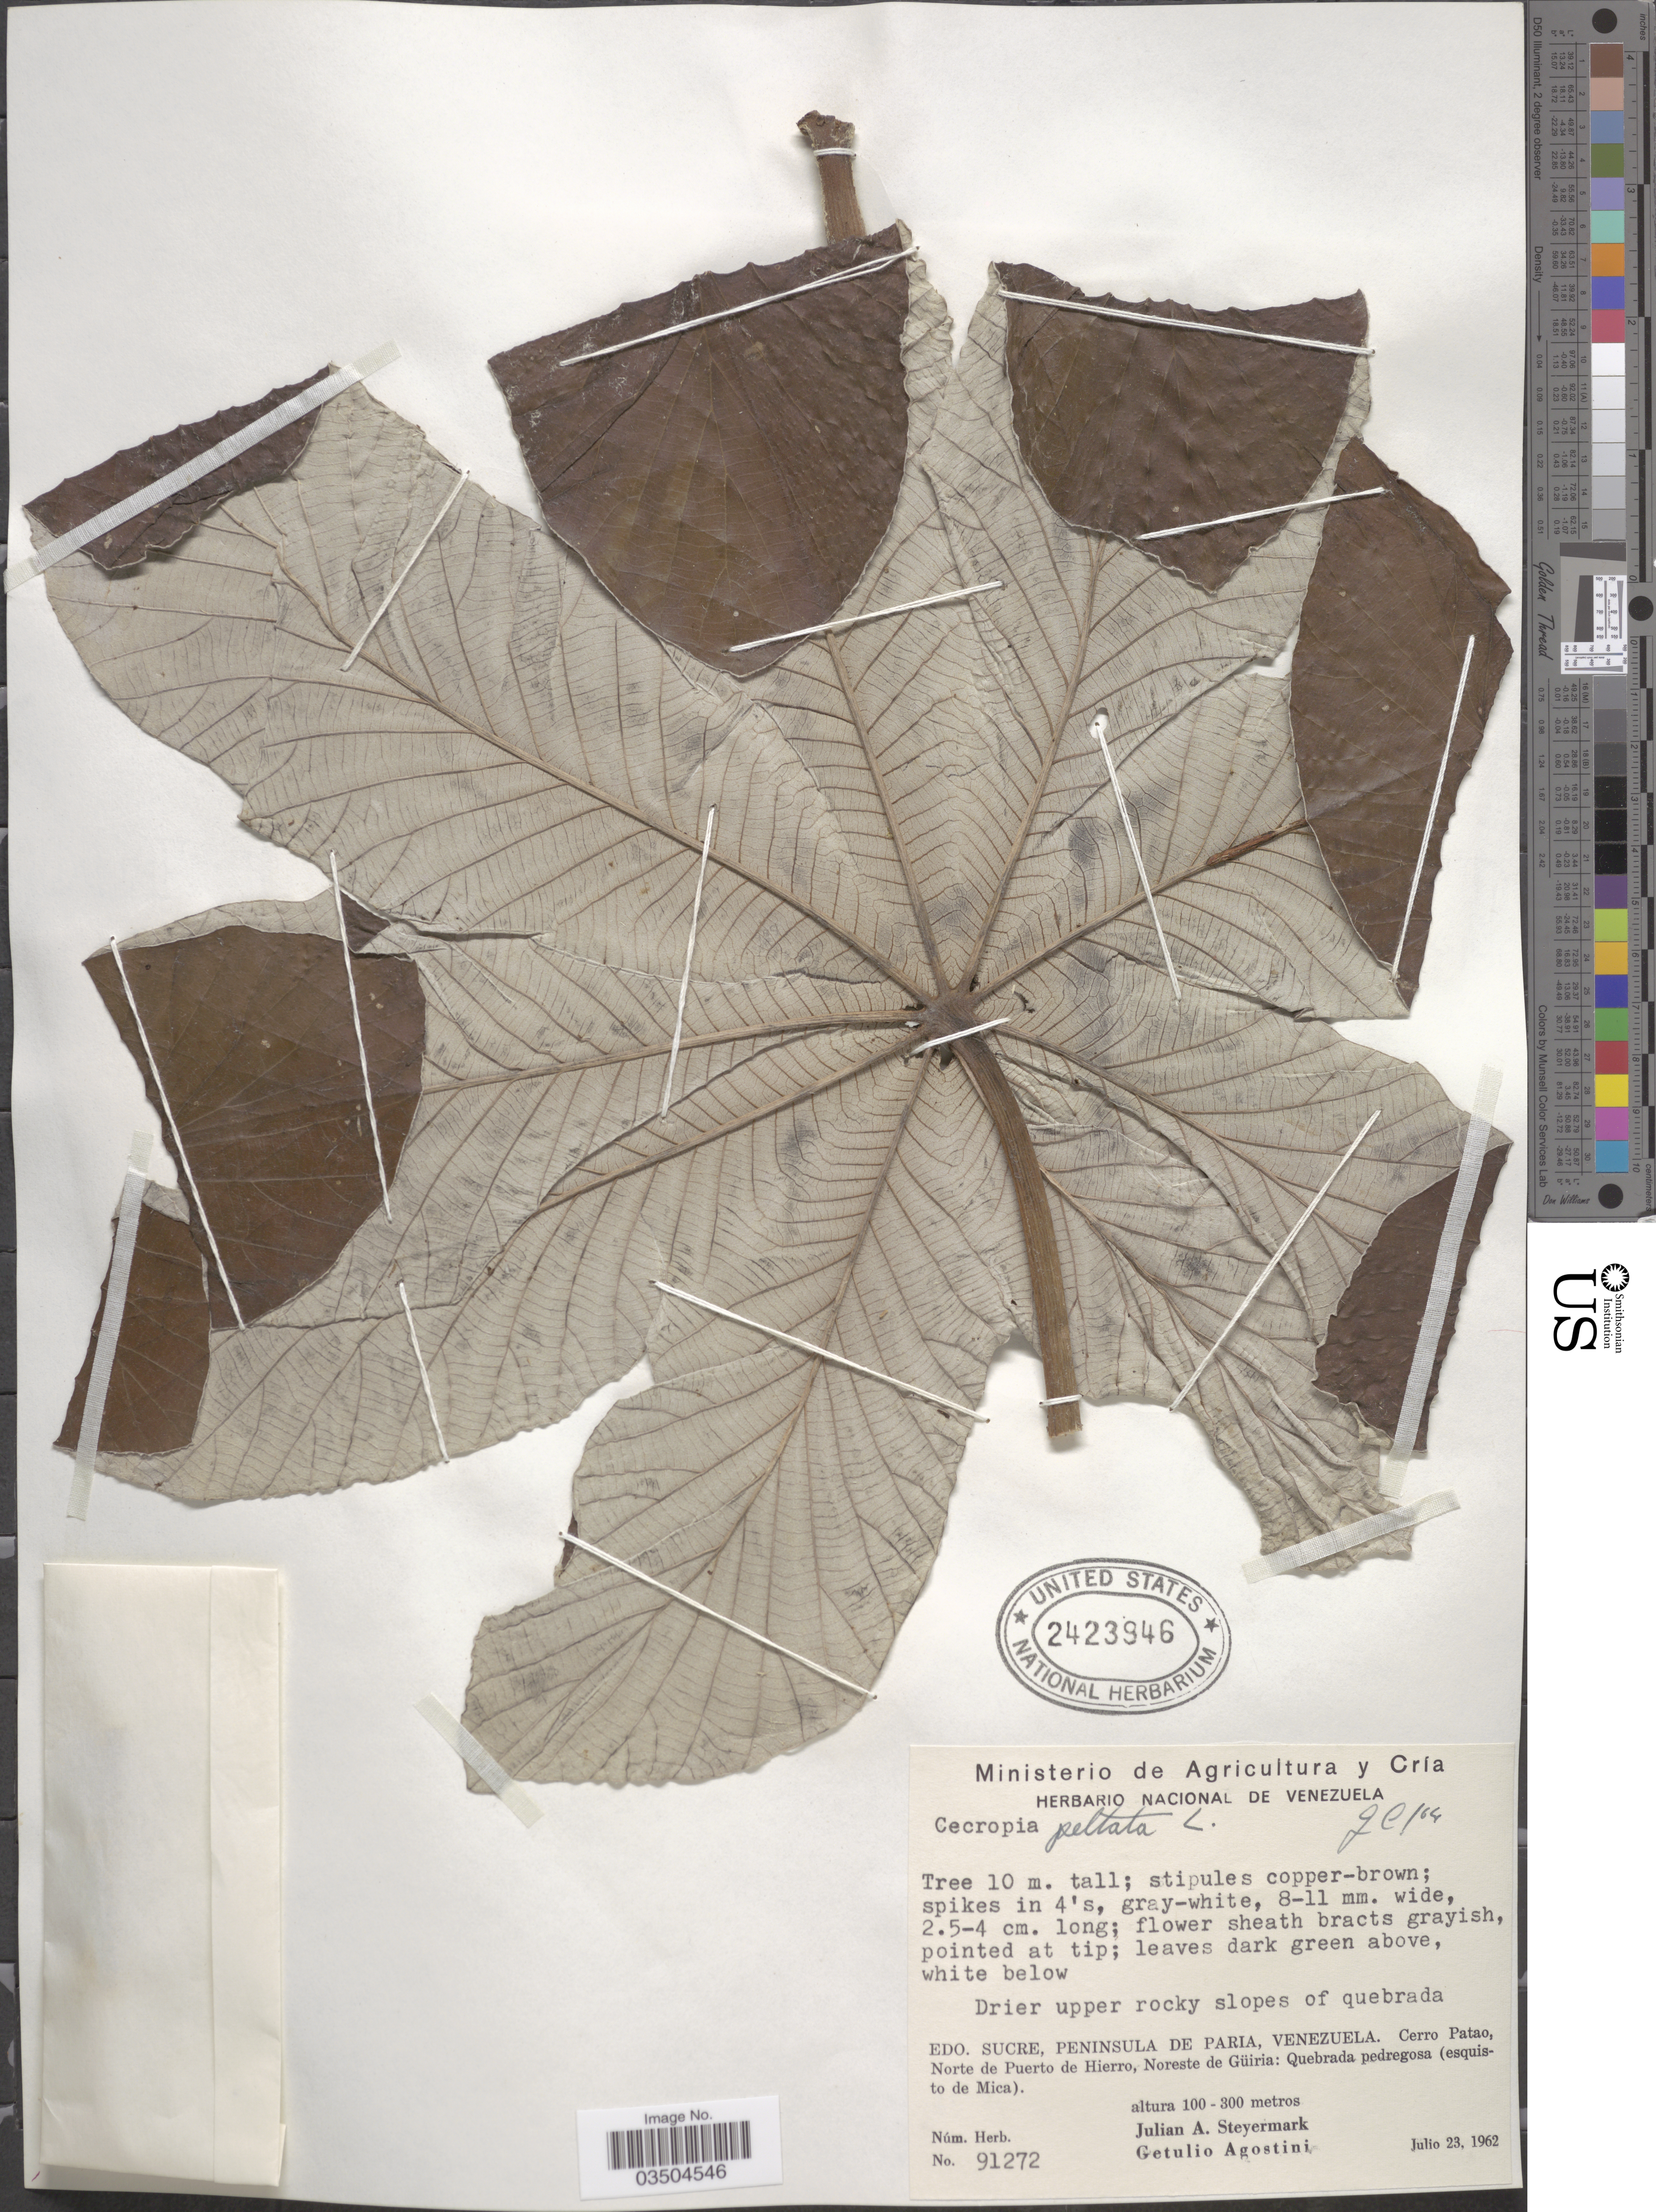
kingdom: Plantae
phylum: Tracheophyta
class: Magnoliopsida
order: Rosales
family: Urticaceae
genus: Cecropia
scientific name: Cecropia peltata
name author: L.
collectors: J. Steyermark & G. Agostini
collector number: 91272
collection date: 1962-07-23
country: Venezuela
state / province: Sucre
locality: Drier upper rocky slopes of quebrada. Peninsula de Paria. Cerro Patao, Norte de Puerto de Hierro, Noreste de Güira: Quebrada pedregosa (esquisto de Mica).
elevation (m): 100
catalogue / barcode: US 2423946